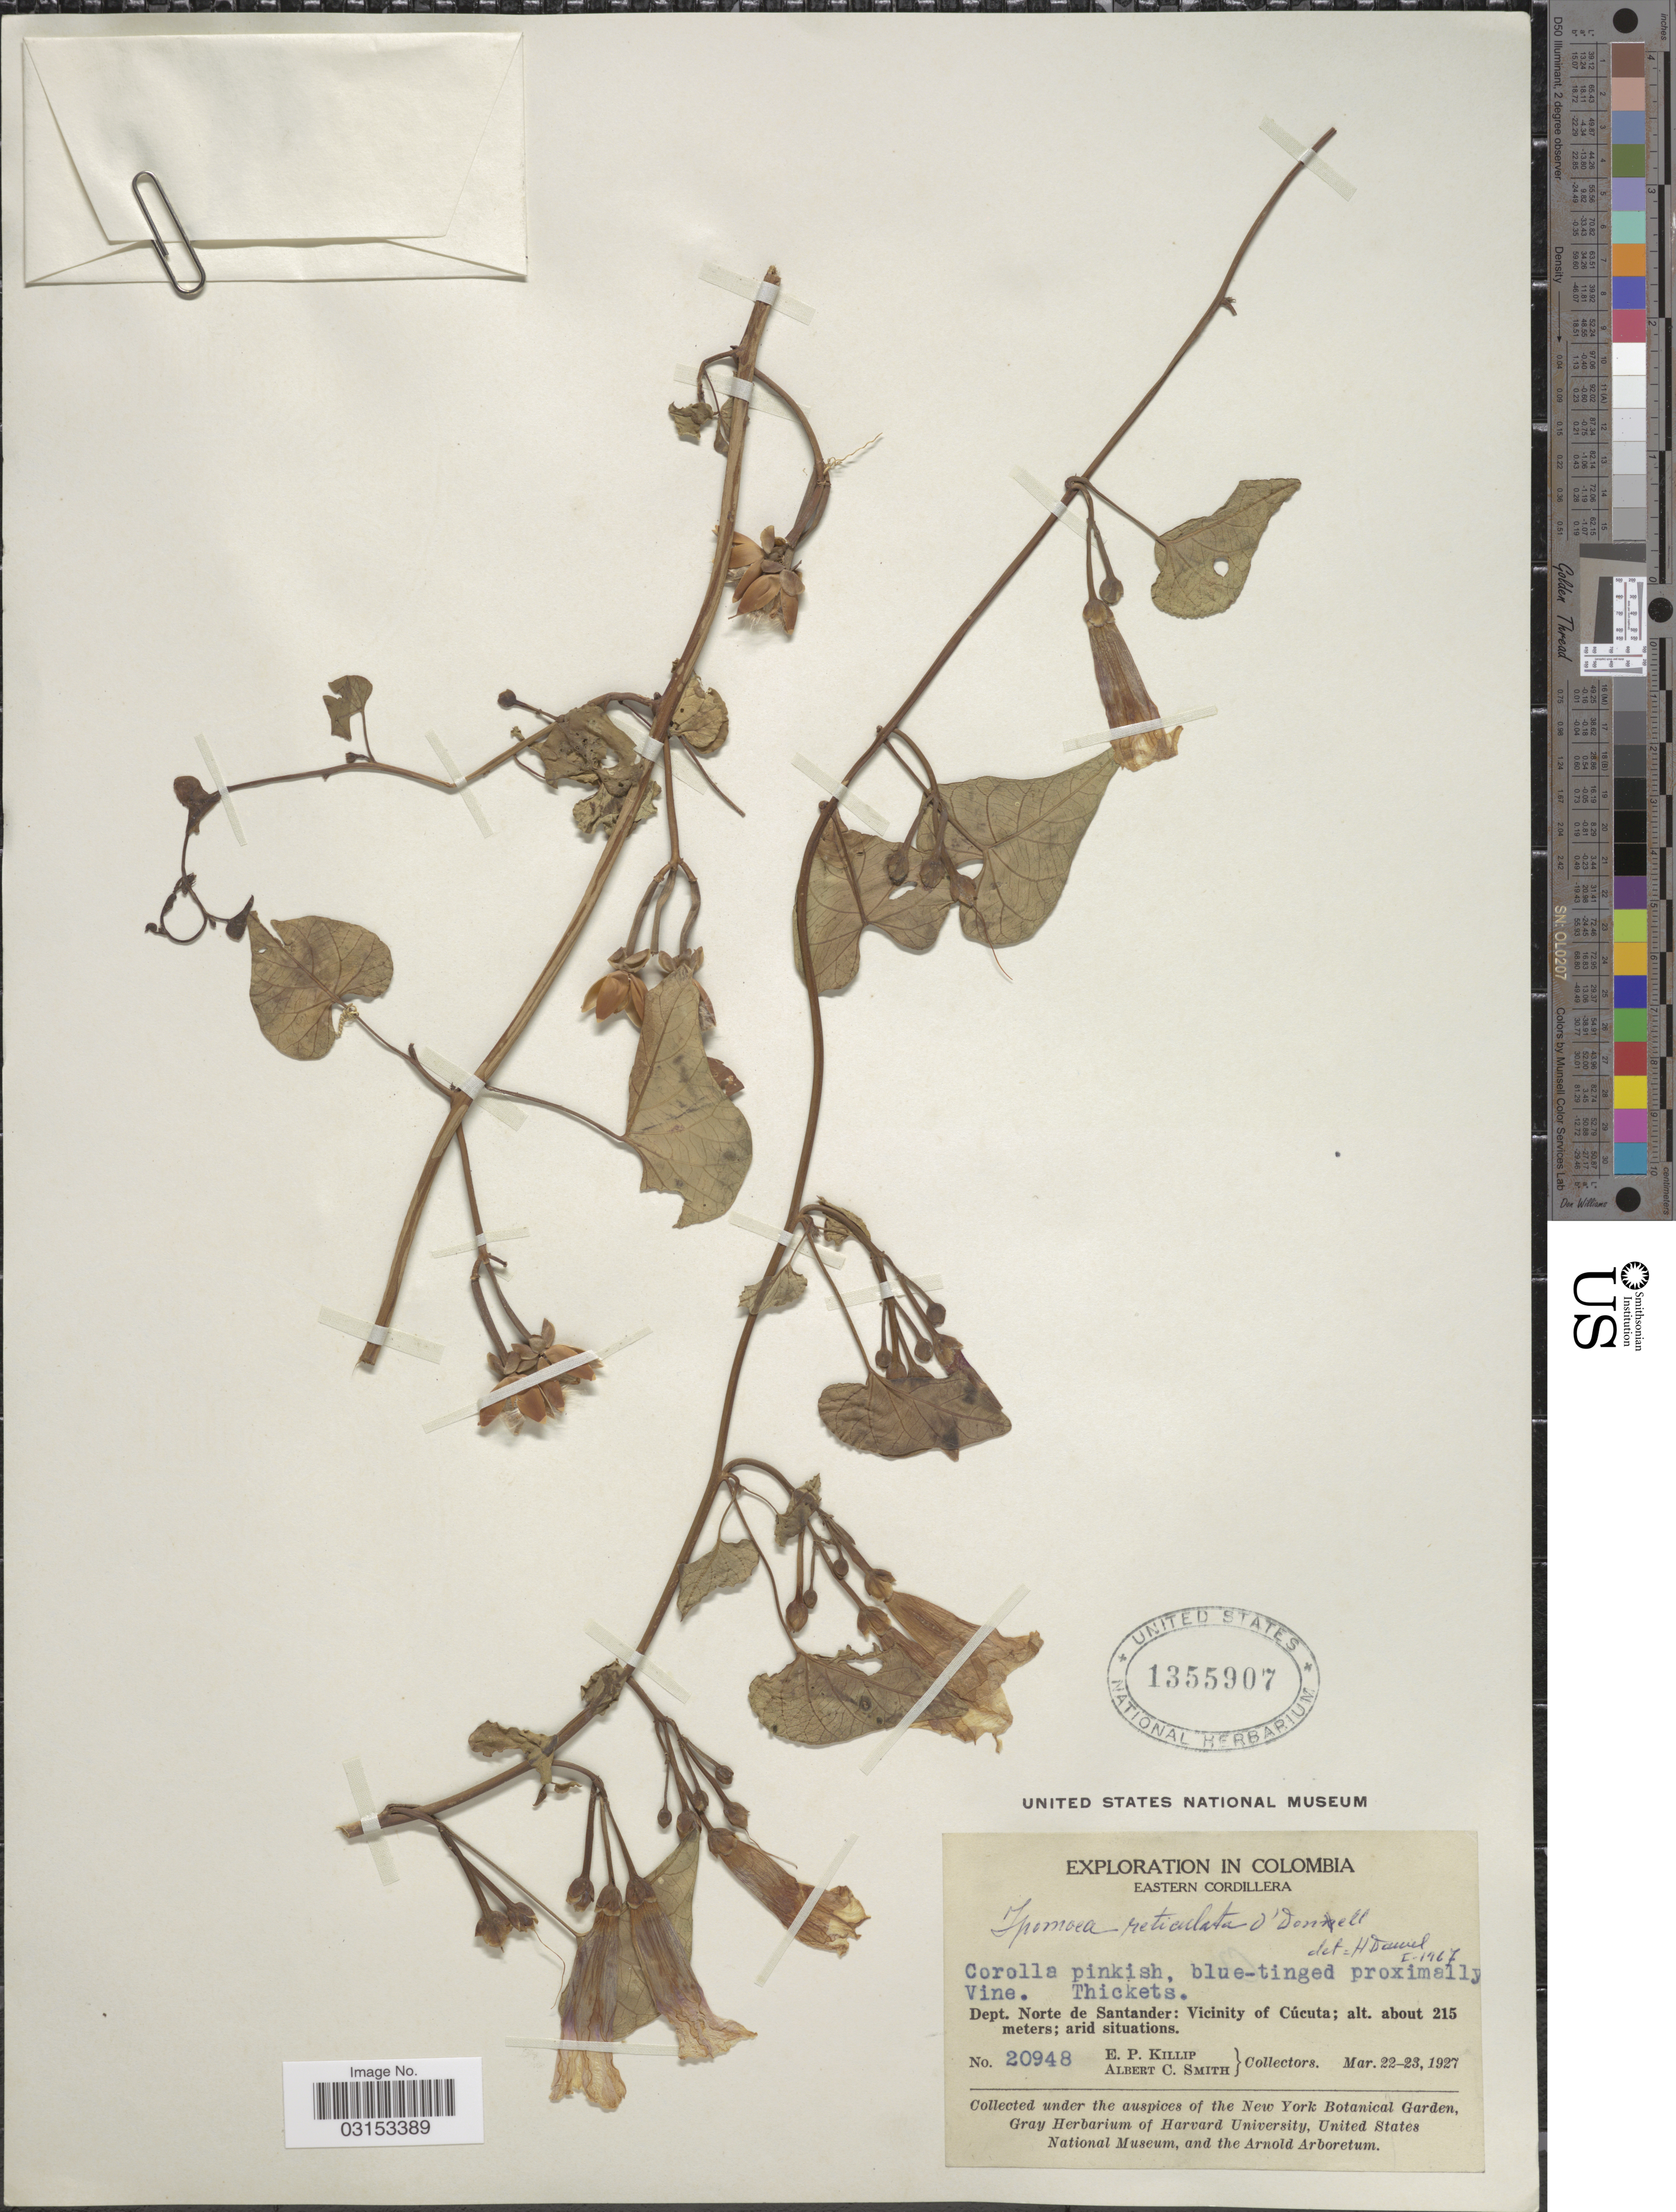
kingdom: Plantae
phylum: Tracheophyta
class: Magnoliopsida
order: Solanales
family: Convolvulaceae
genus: Ipomoea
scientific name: Ipomoea reticulata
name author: O'Donell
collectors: E. P. Killip & A. C. Smith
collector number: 20948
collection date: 1927-03-22/1927-03-23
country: Colombia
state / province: Norte de Santander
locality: Eastern Cordillera. Dept. Norte de Santander: Vicinity of Cúcuta.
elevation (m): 215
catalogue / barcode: US 1355907